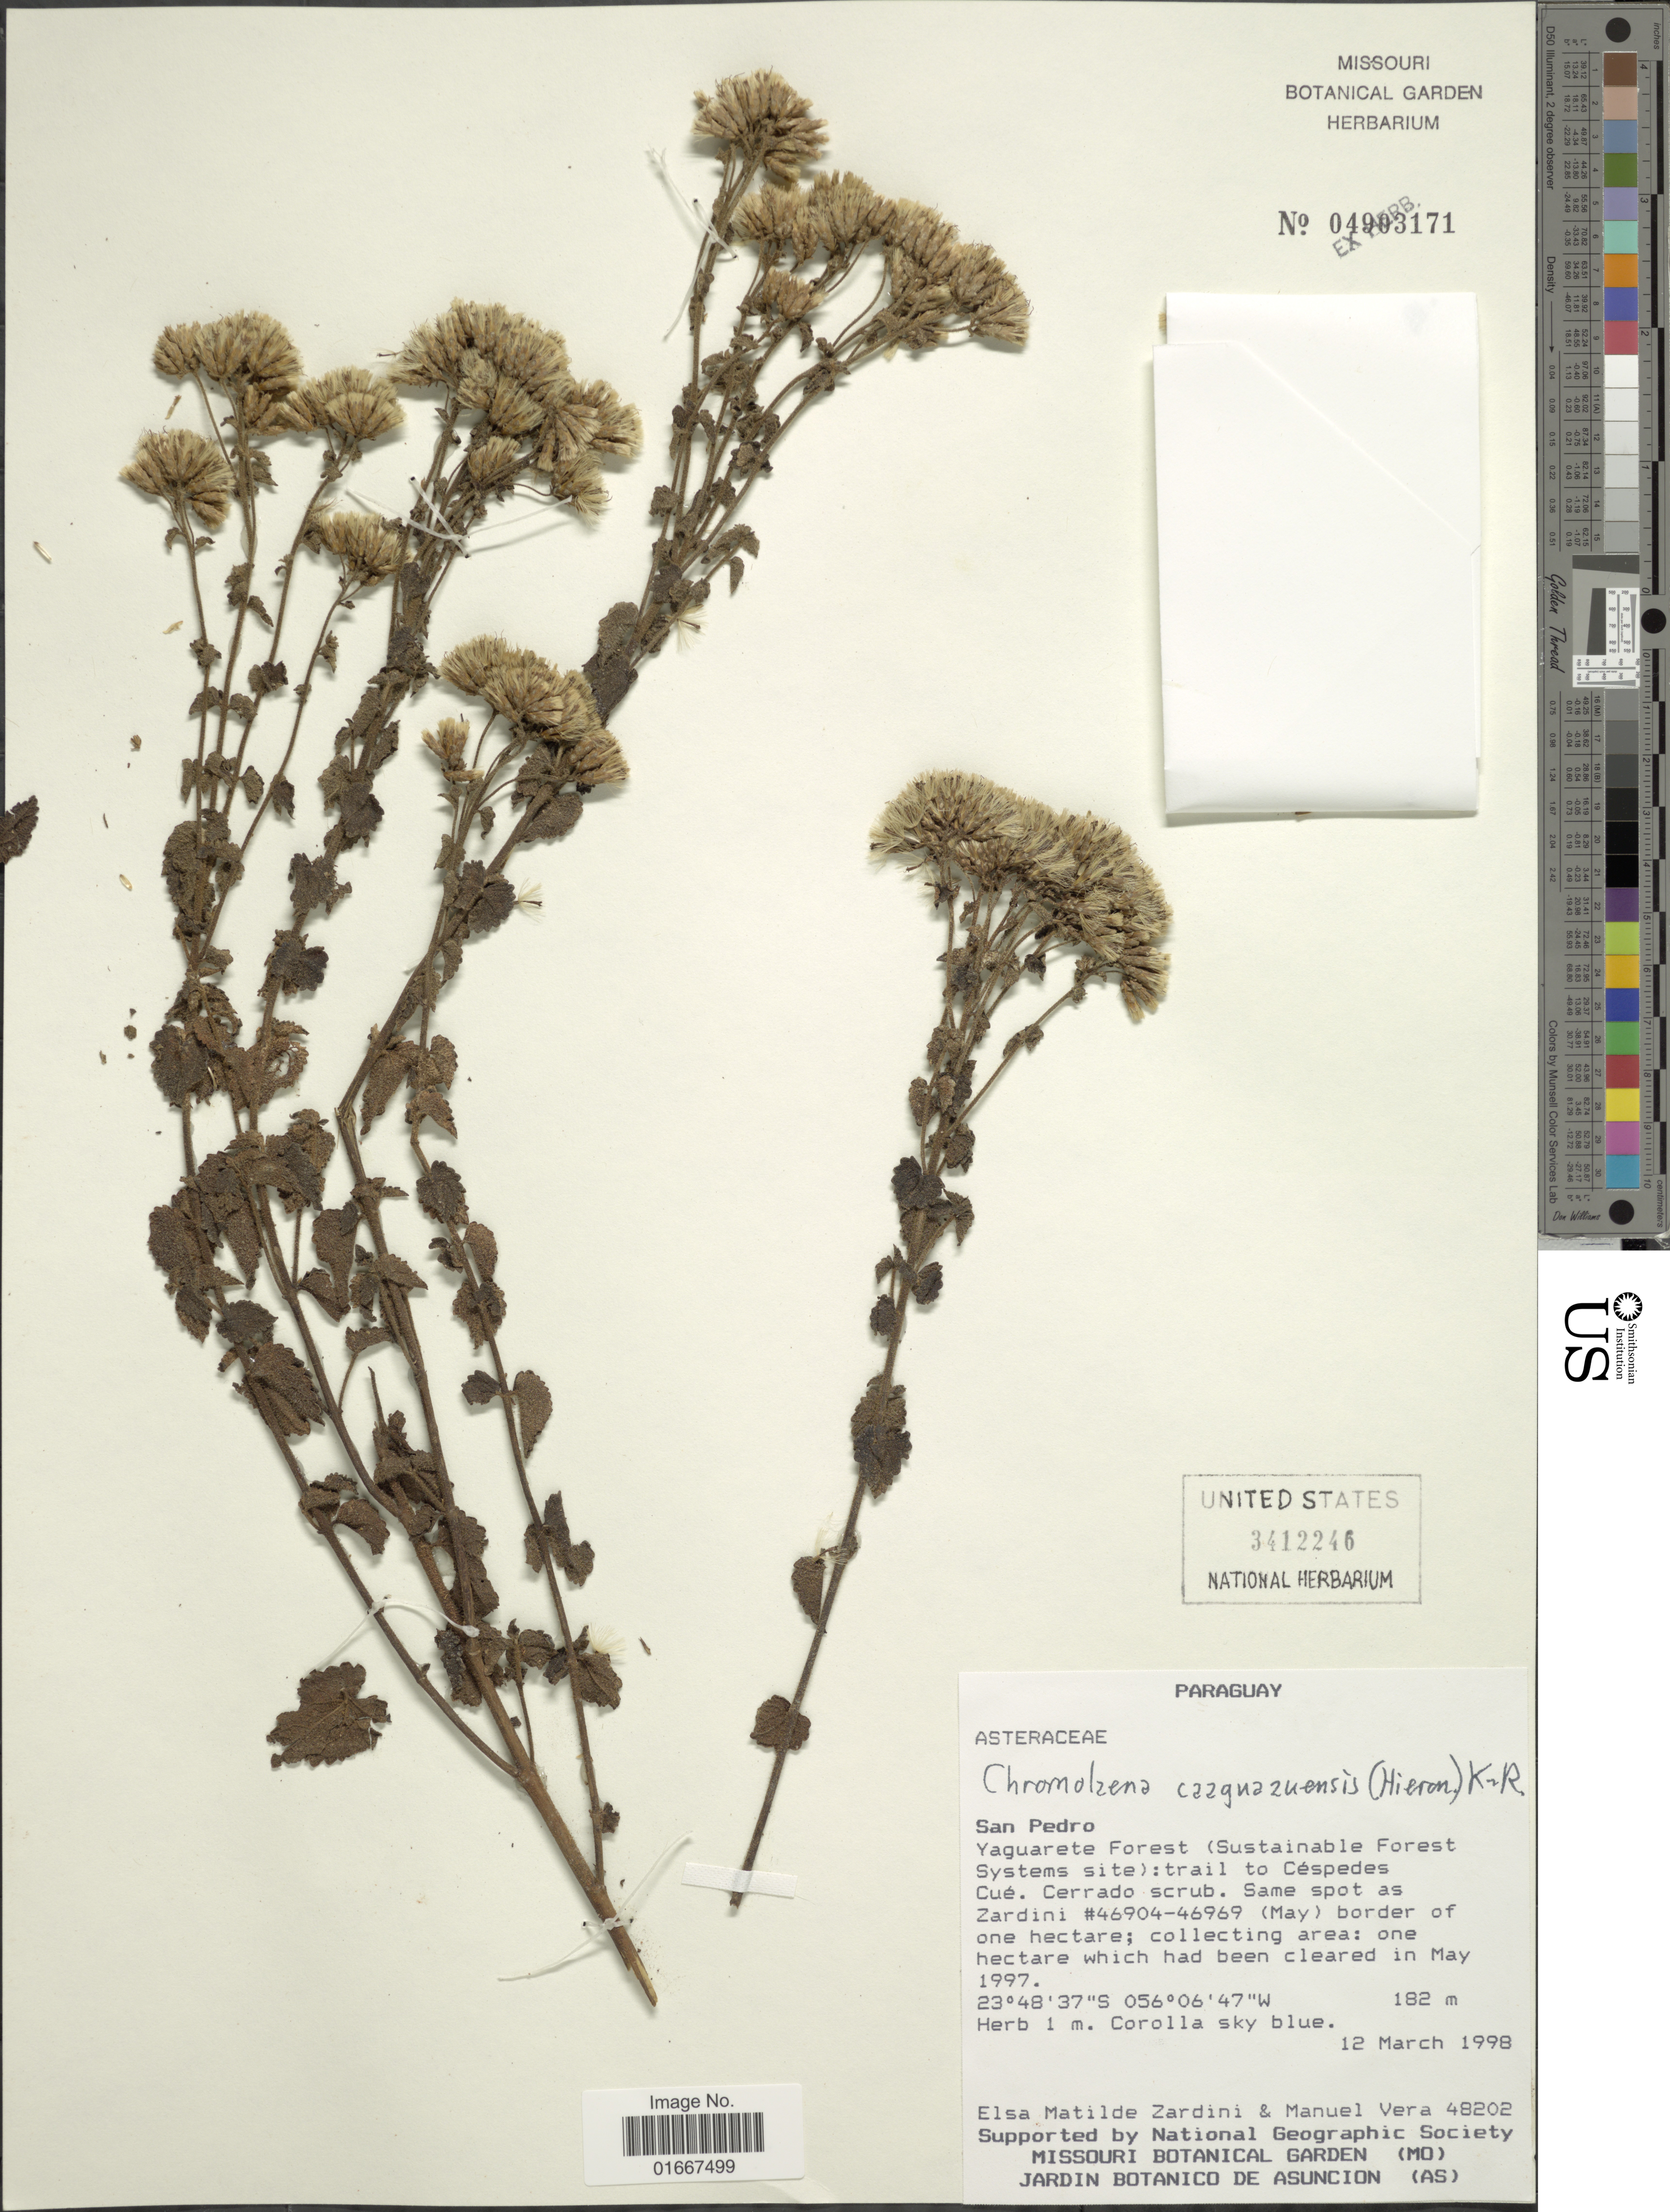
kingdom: Plantae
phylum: Tracheophyta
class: Magnoliopsida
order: Asterales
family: Asteraceae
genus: Chromolaena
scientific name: Chromolaena caaguazuensis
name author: (Hieron.) R.M. King & H. Rob.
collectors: E. M. Zardini & M. Vera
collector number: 48202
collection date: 1998-03-12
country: Paraguay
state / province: San Pedro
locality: Yaguarete Forest (Sustainable Forest Systems site) : Trail to Cespedes Cue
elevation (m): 182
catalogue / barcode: US 3412246